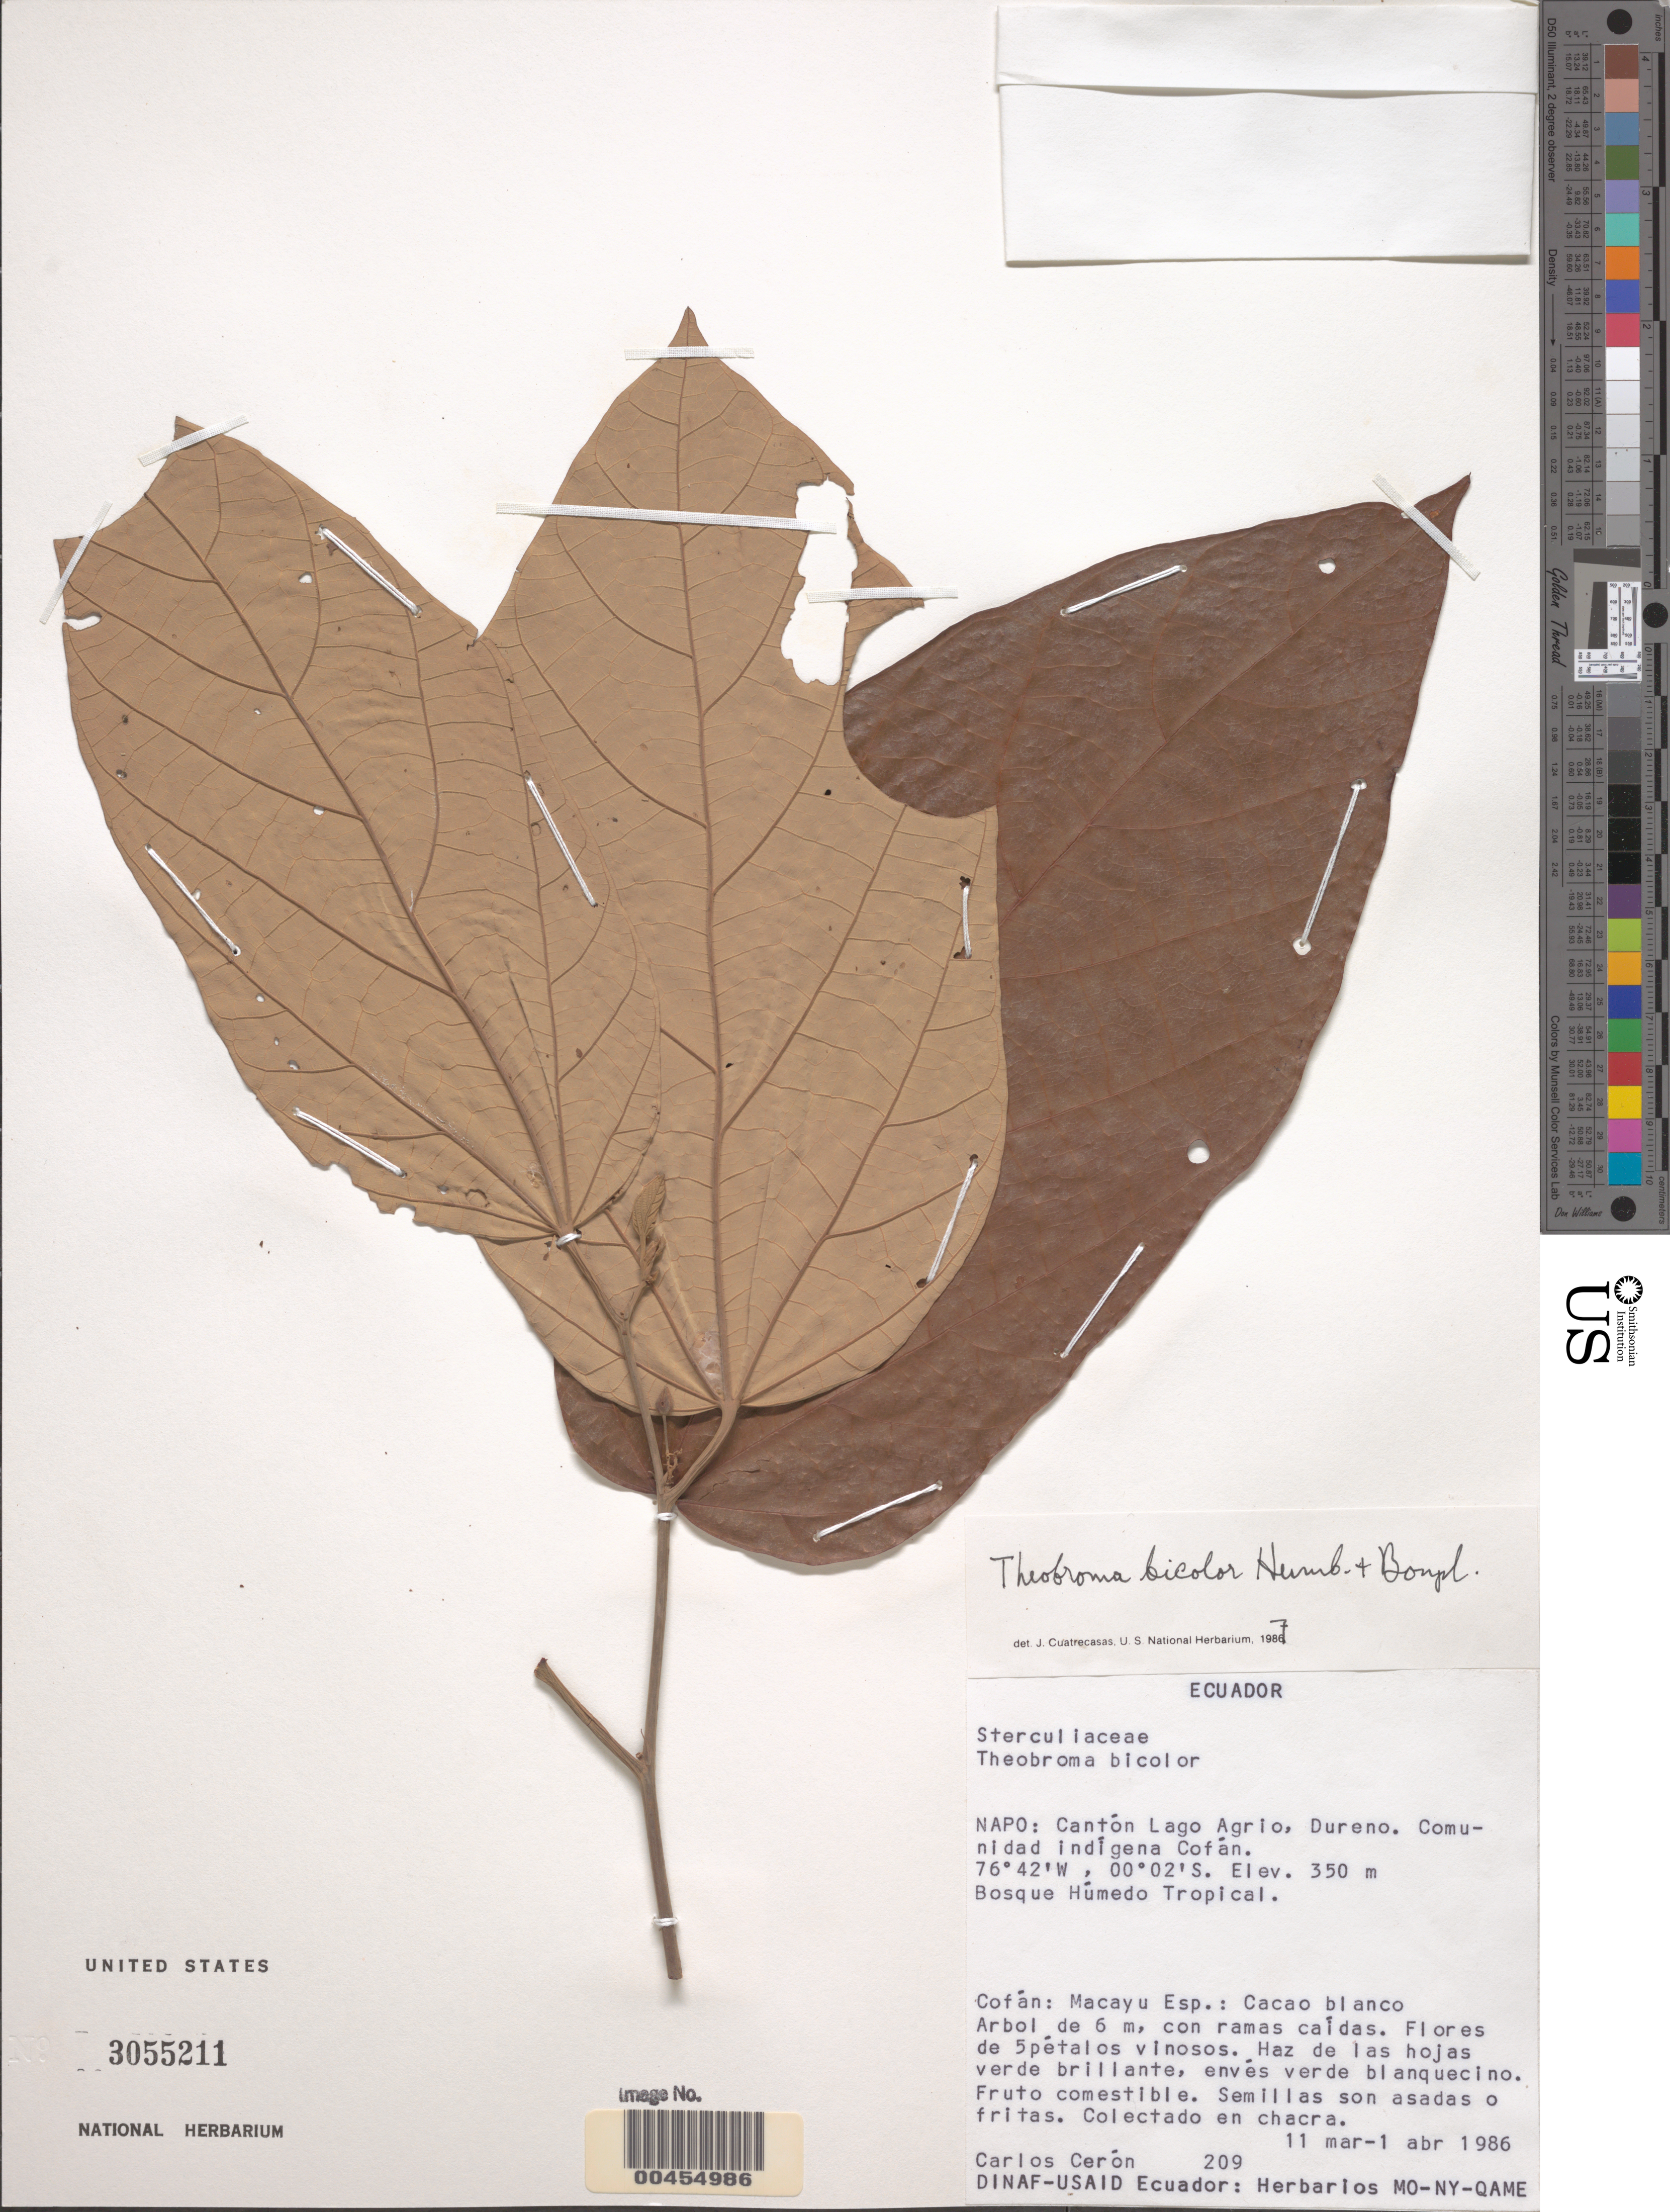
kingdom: Plantae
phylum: Tracheophyta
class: Magnoliopsida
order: Malvales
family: Malvaceae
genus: Theobroma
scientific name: Theobroma bicolor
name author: Bonpl.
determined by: Dorr, L. J., (BOT), Smithsonian Institution - National Museum of Natural History (UNITED STATES)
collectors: C. E. Cerón M.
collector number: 209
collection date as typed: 11 Mar 1986 to 01 Apr 1986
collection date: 1986-03-11/1986-04-01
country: Ecuador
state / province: Napo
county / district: Lago Agrio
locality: Cantón Lago AgRio, Dureno. Comunidad Indígena Cotán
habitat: Bosque Húmedo Tropical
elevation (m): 350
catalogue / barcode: US 3055211